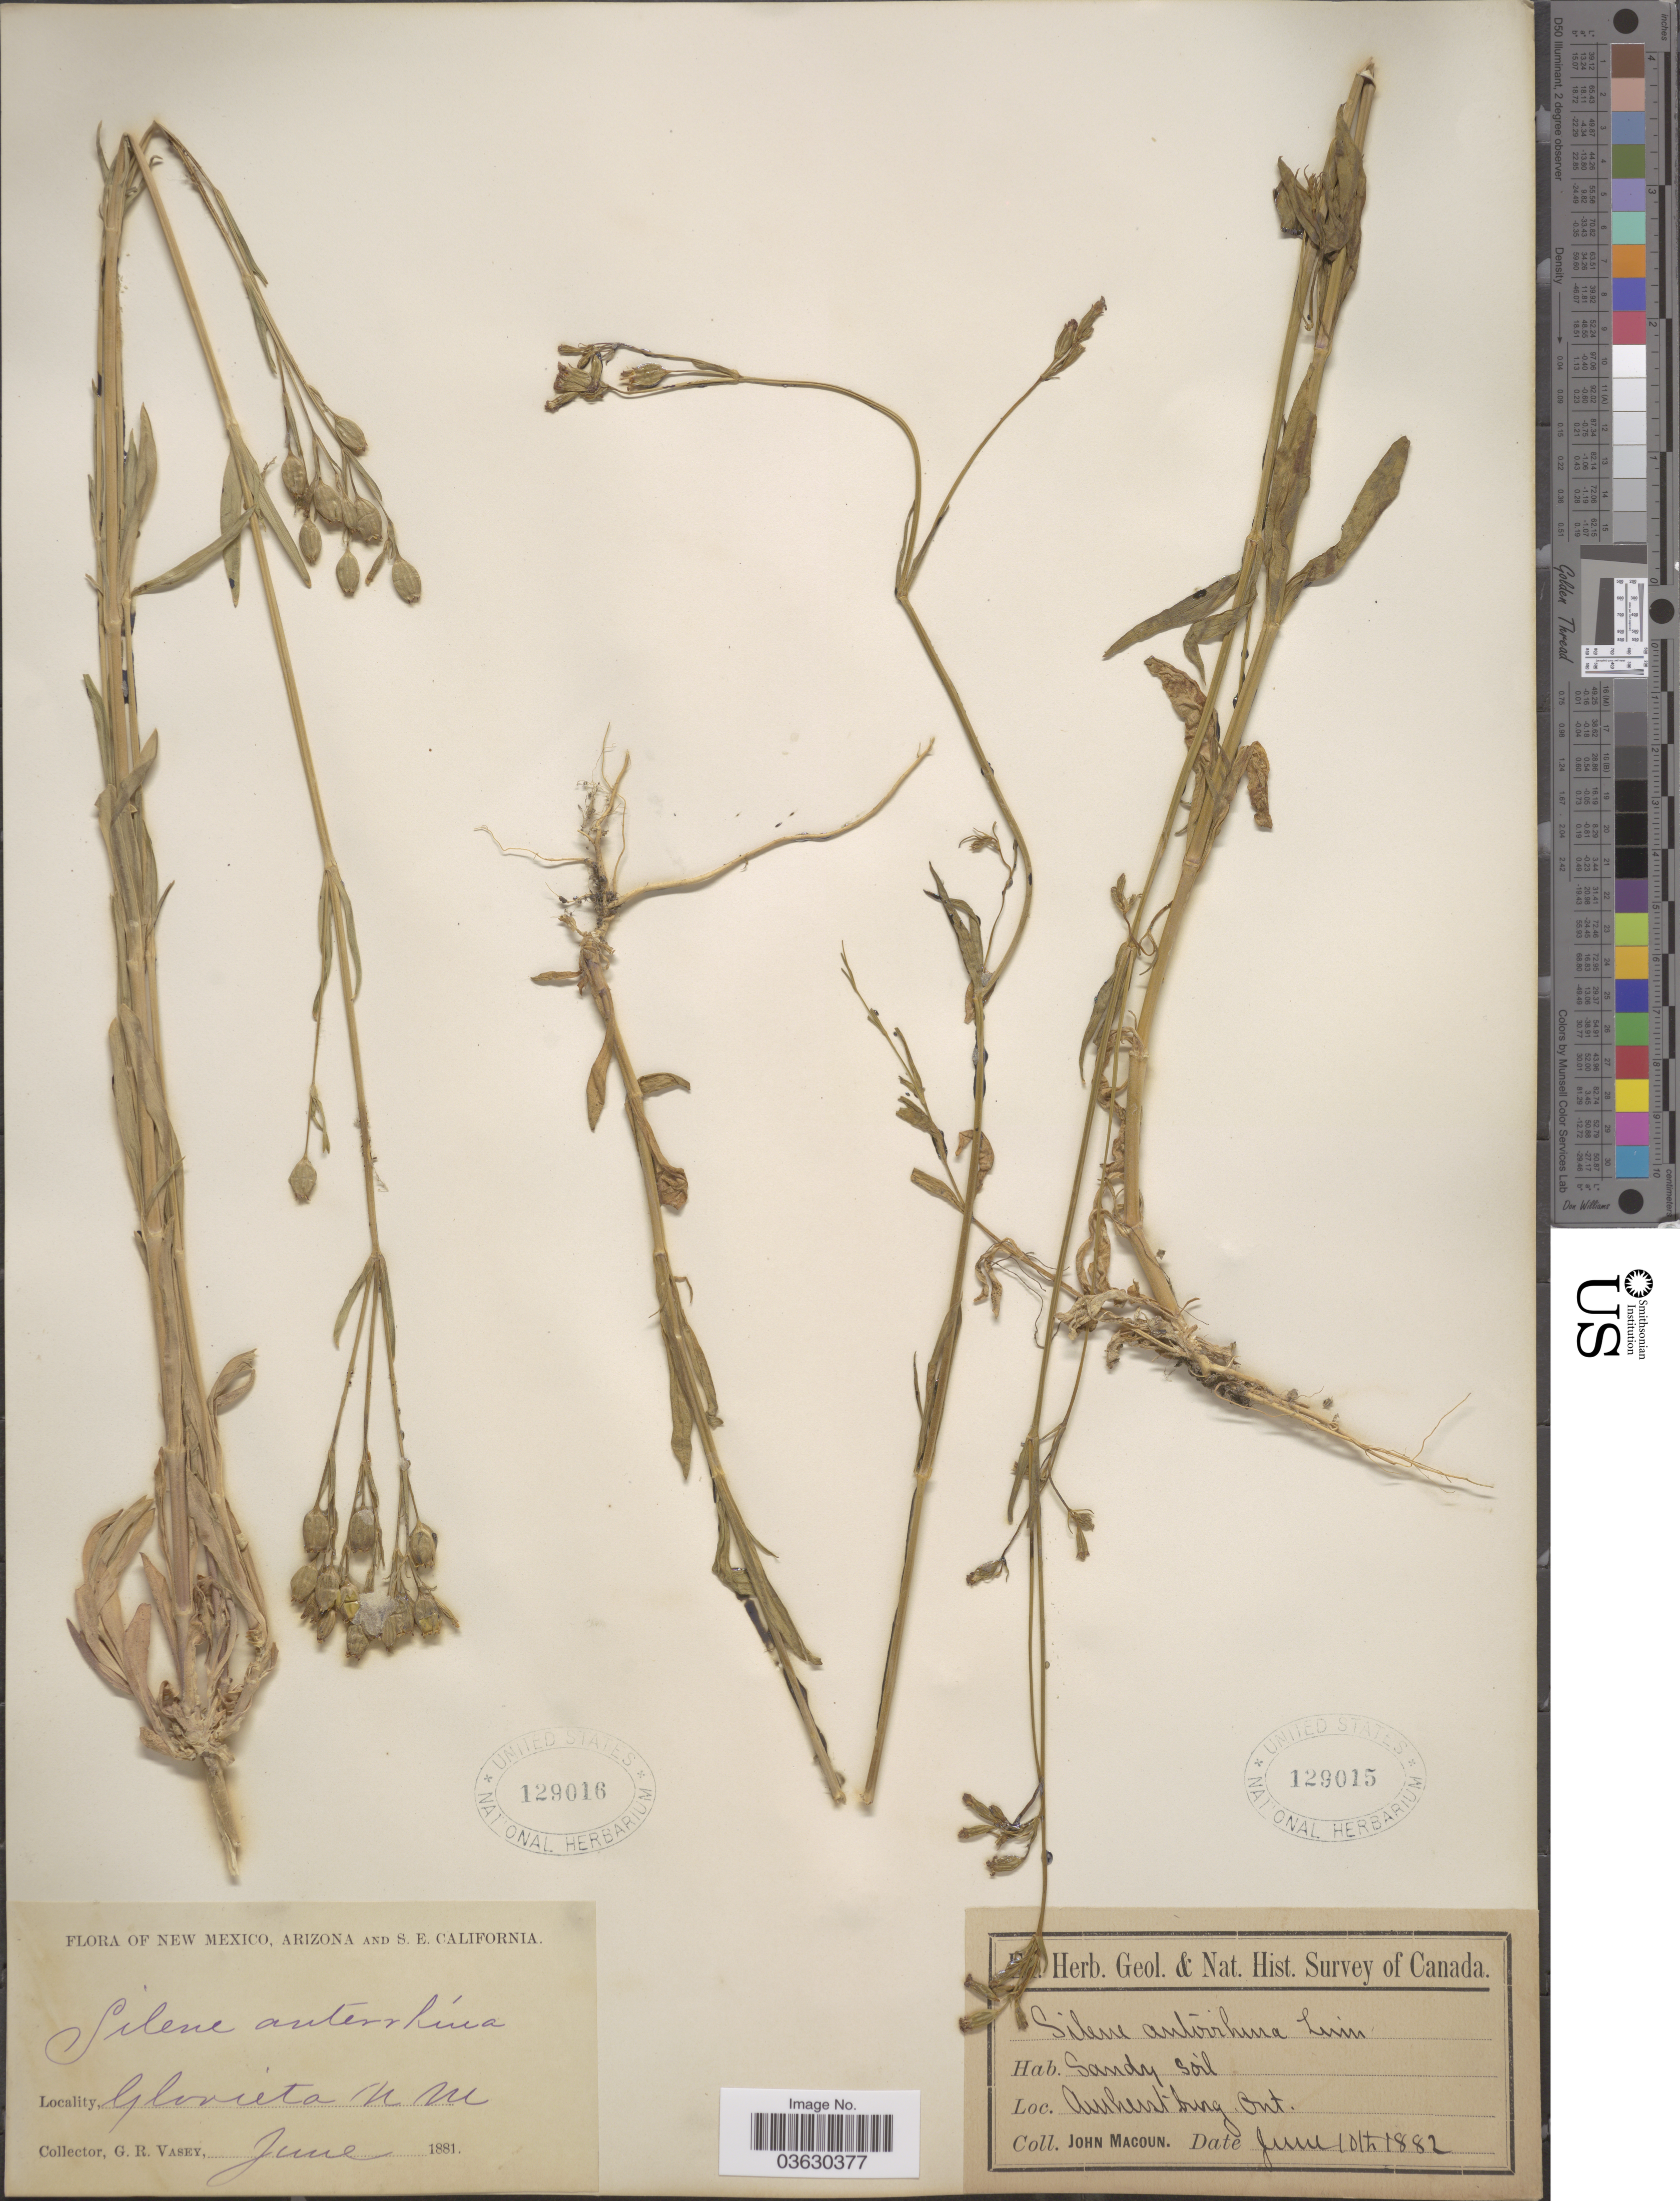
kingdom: Plantae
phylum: Tracheophyta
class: Magnoliopsida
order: Caryophyllales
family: Caryophyllaceae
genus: Silene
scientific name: Silene antirrhina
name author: L.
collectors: J. Macoun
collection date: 1882-06-10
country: Canada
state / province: Ontario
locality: Amherstburg.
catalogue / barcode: US 129015